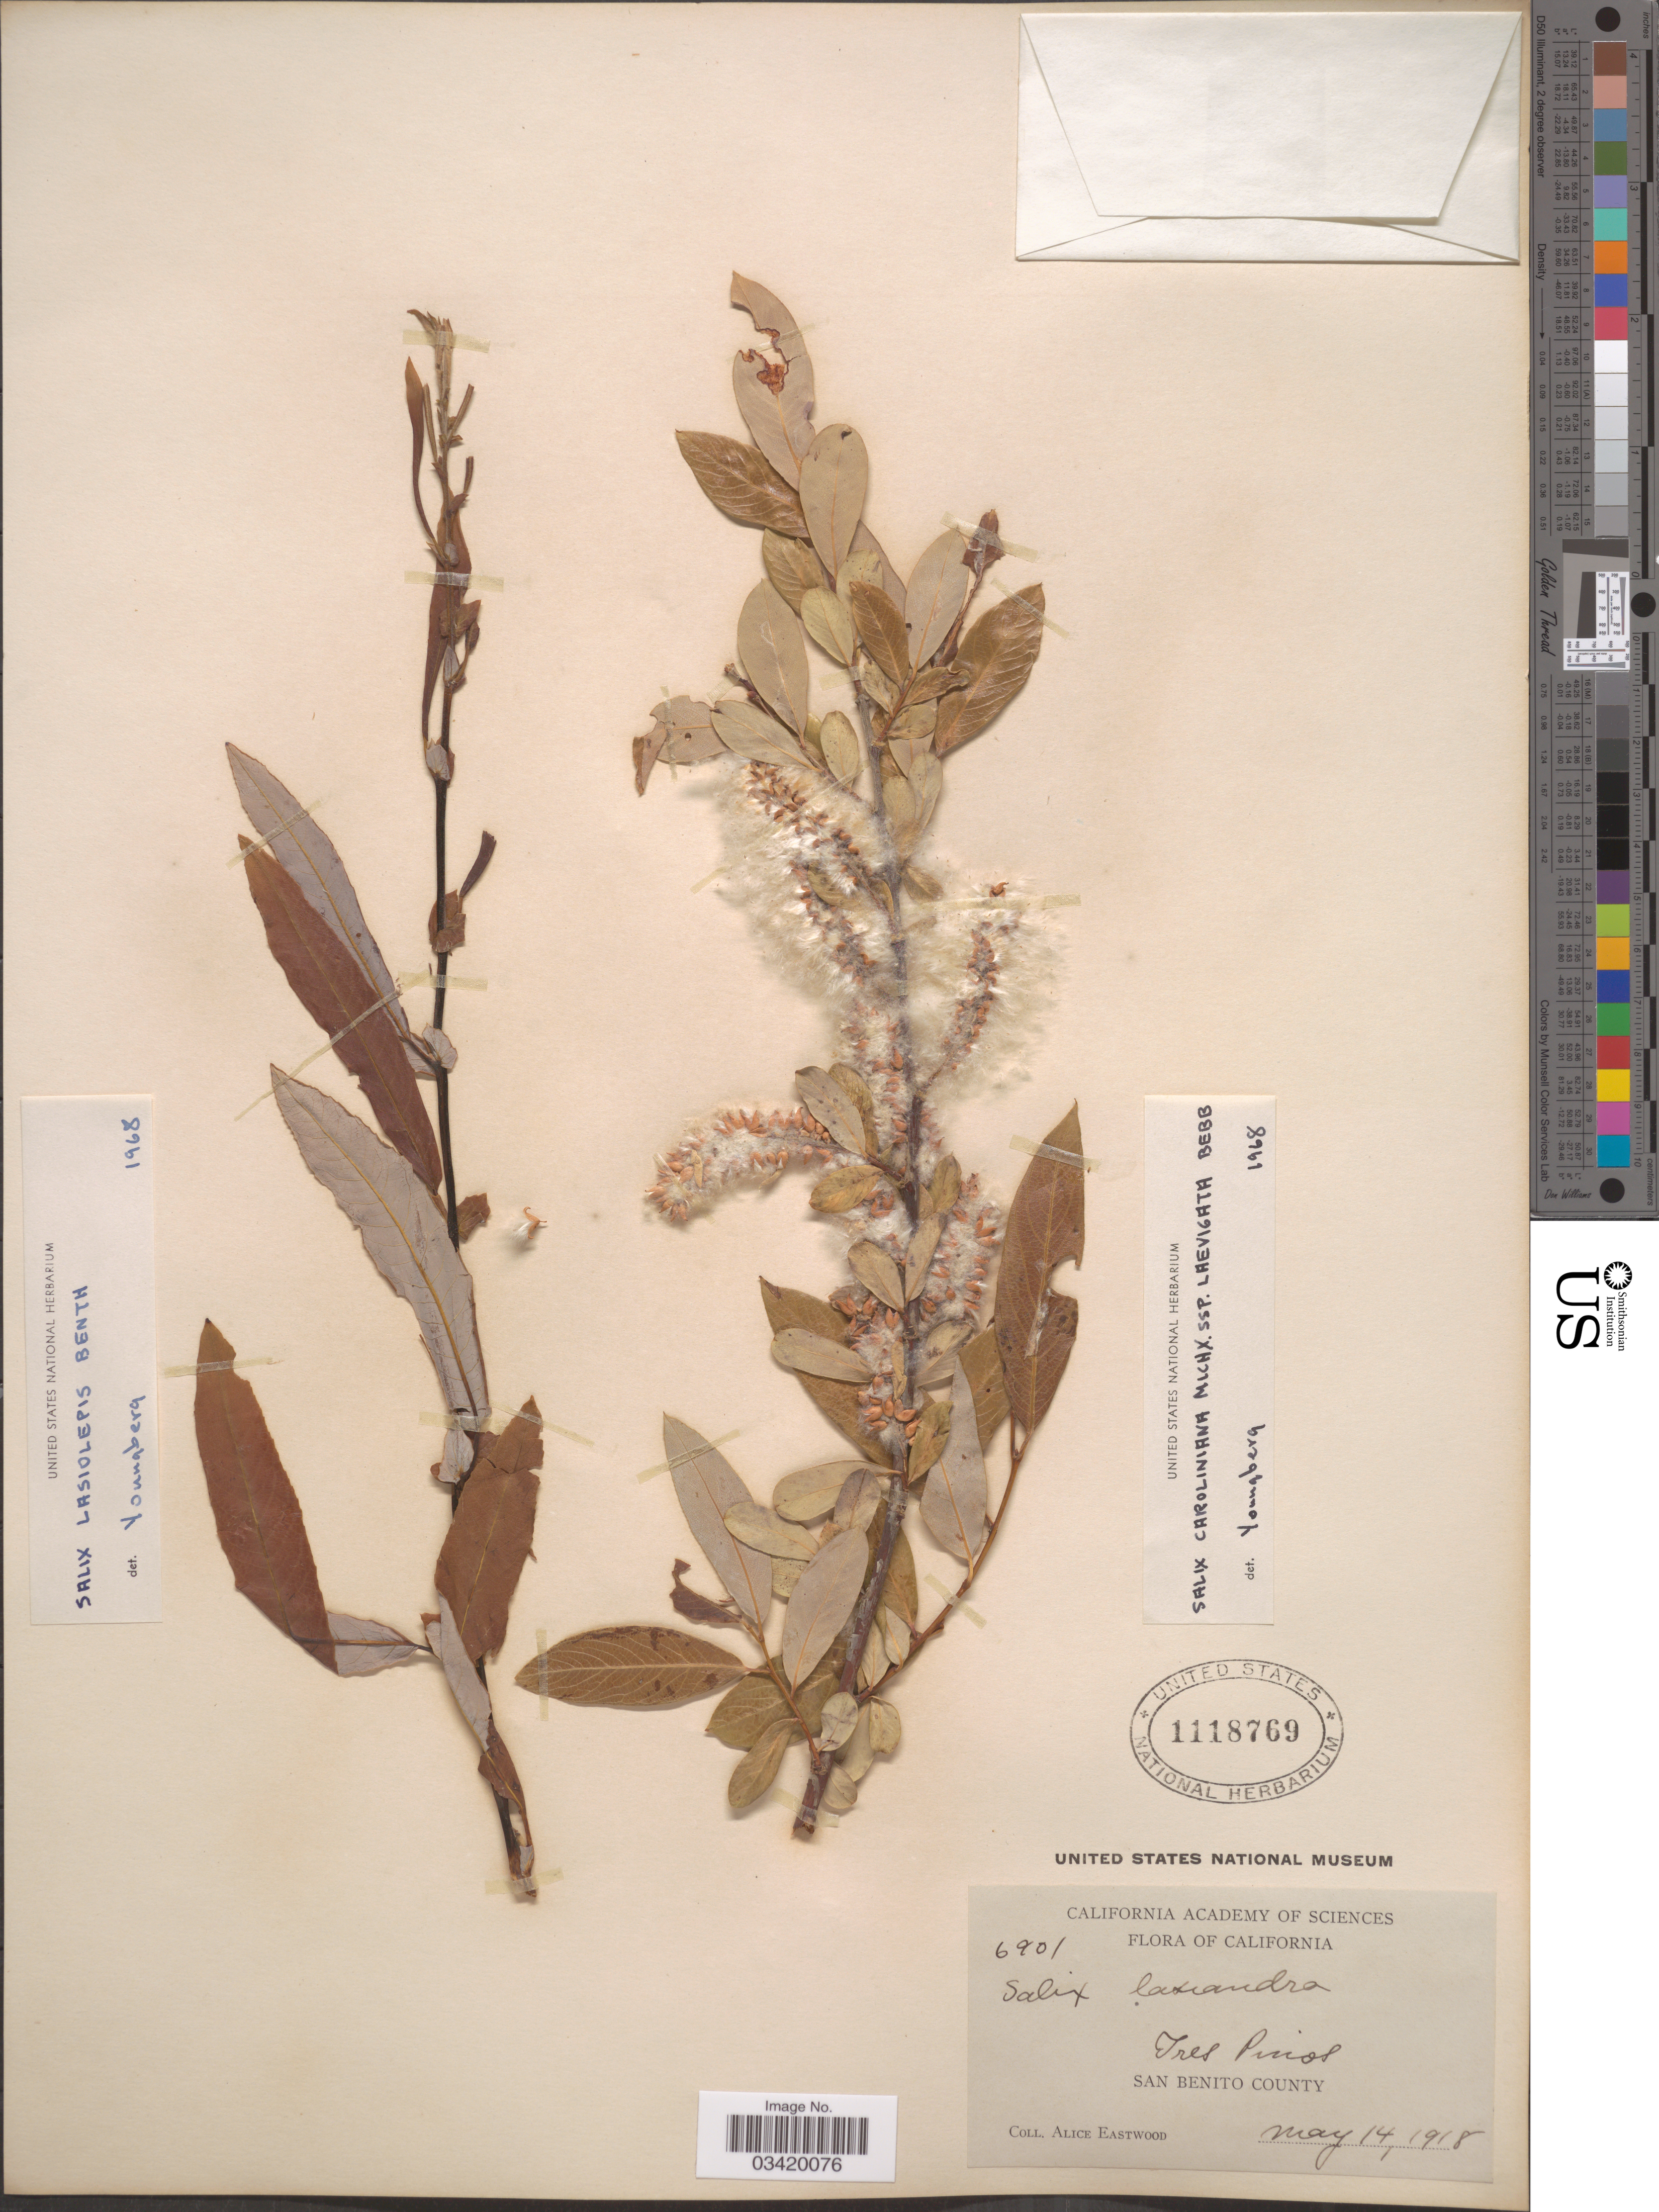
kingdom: Plantae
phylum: Tracheophyta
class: Magnoliopsida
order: Malpighiales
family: Salicaceae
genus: Salix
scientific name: Salix caroliniana subsp. laevigata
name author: Bebb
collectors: A. Eastwood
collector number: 6901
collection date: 1918-05-14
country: United States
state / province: California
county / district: San Benito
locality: Tres Pinos. San Benito County.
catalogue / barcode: US 1118769